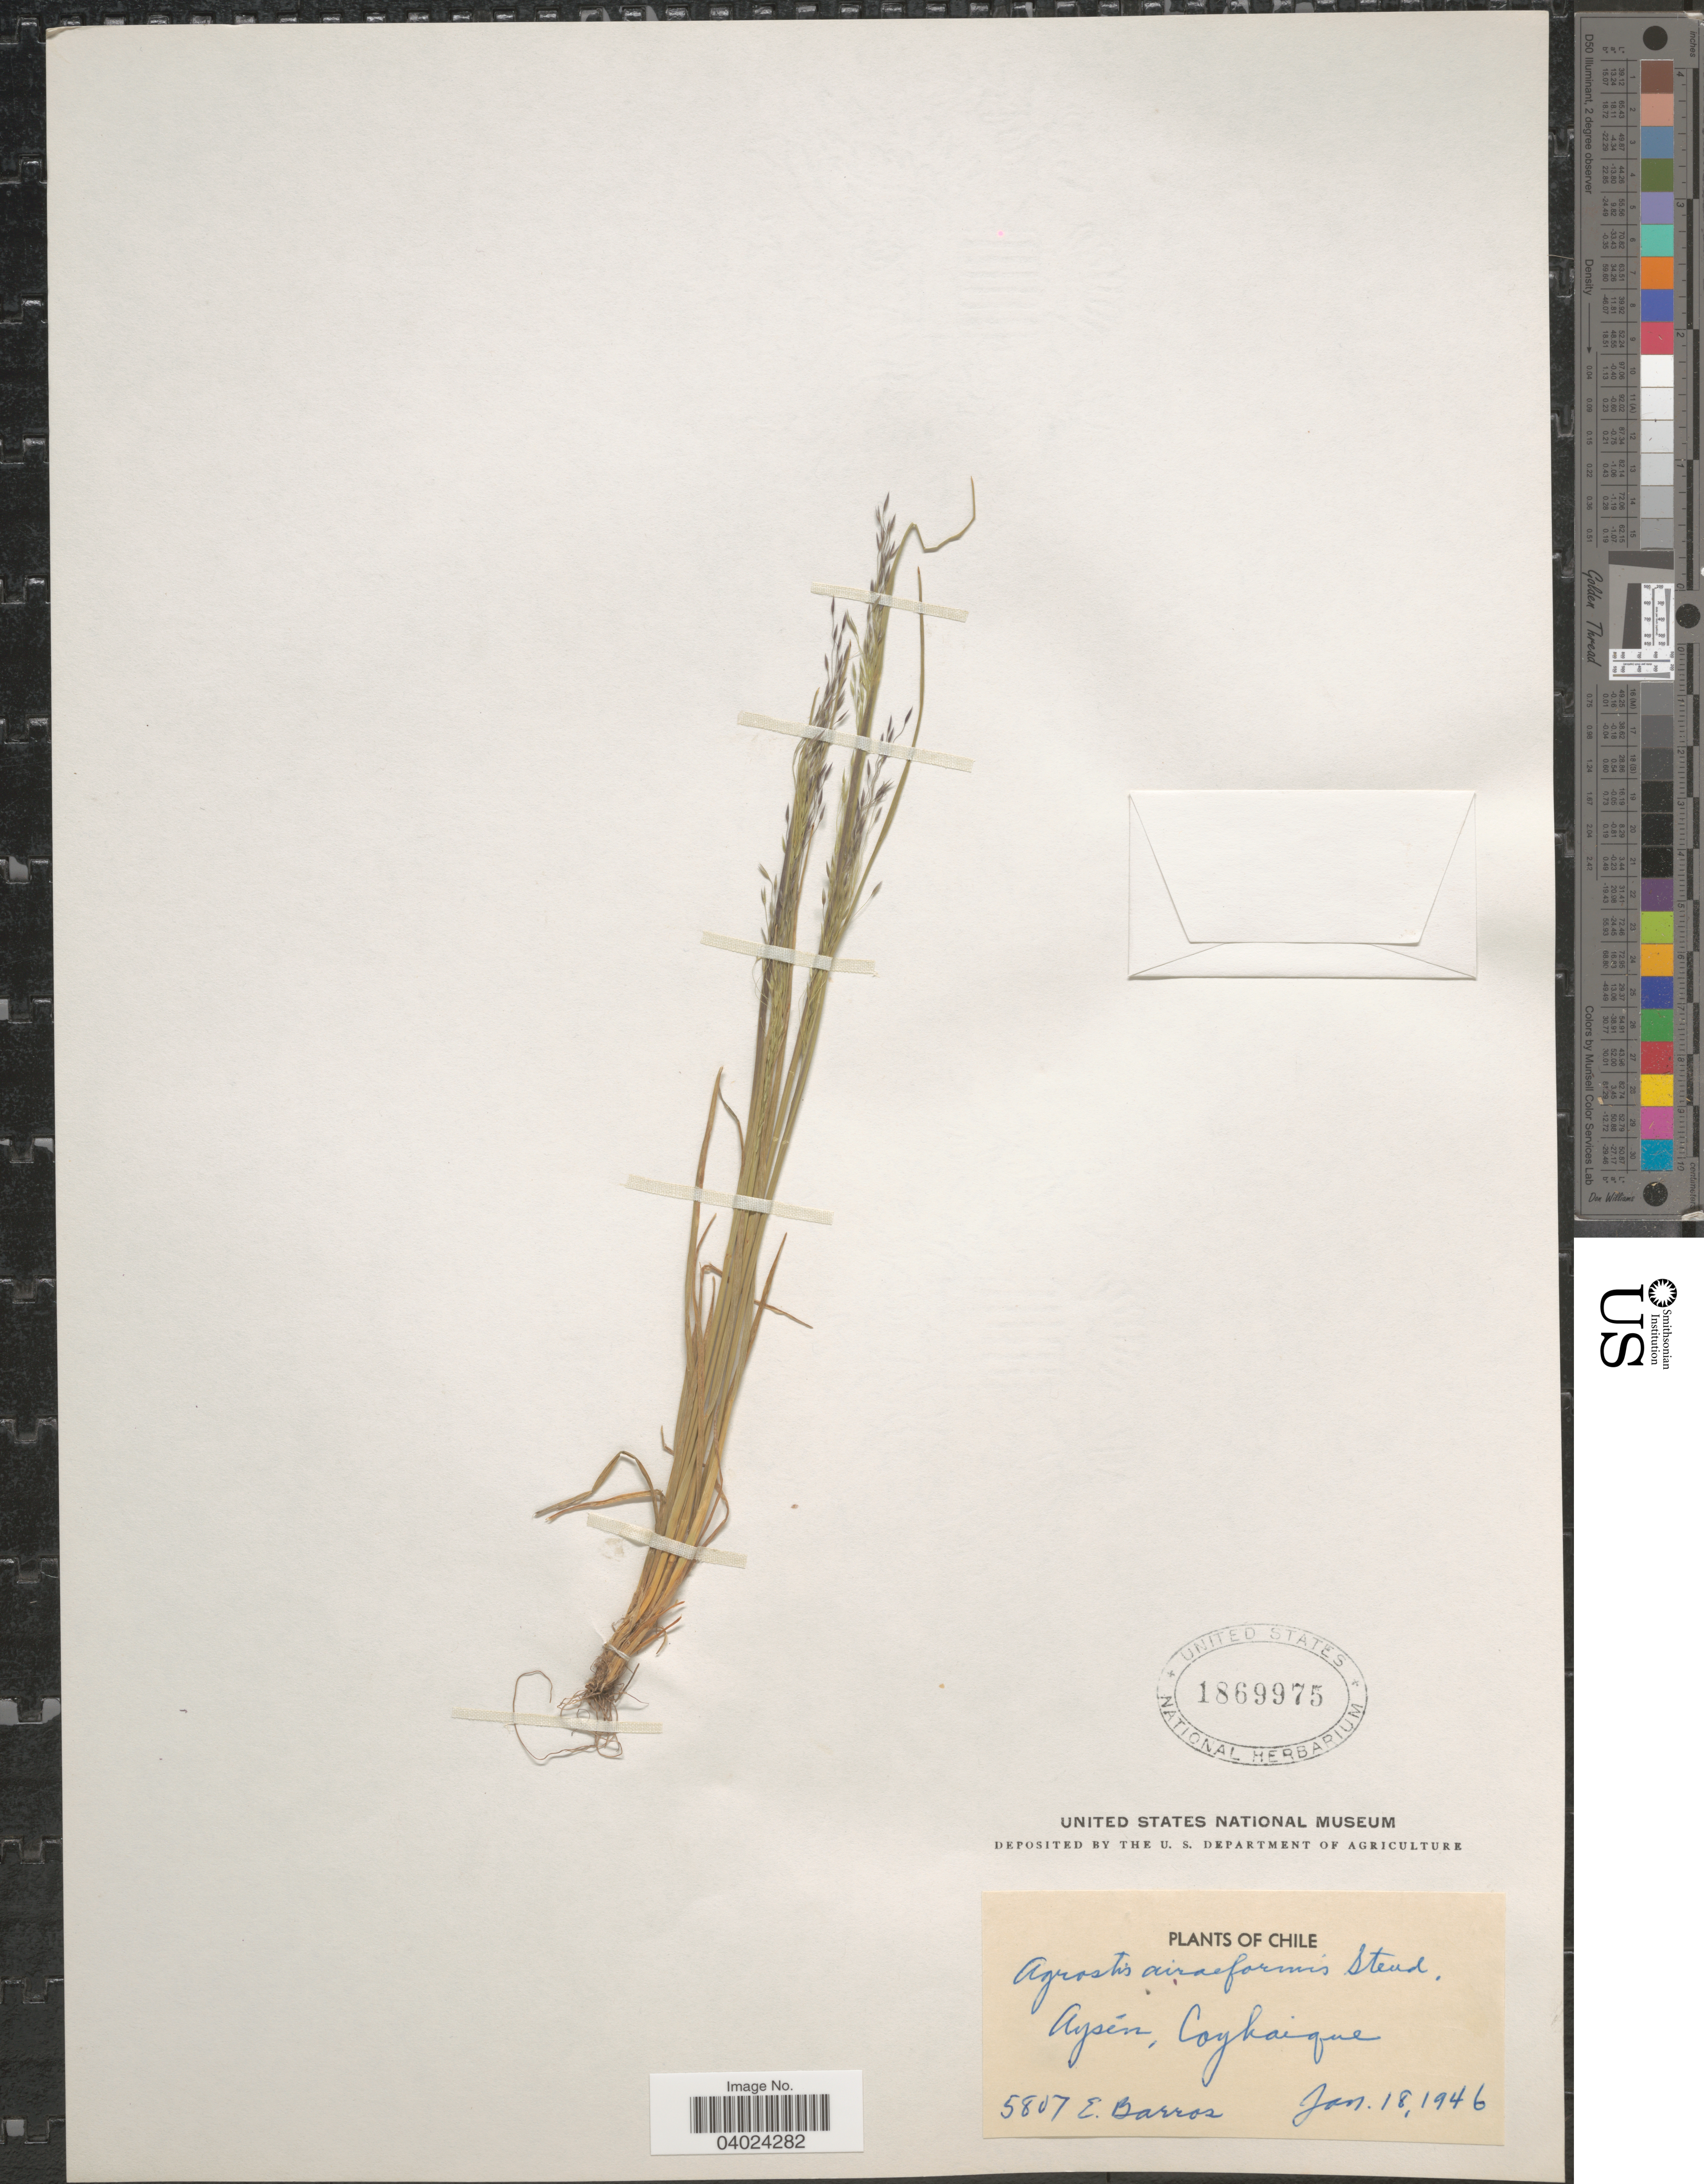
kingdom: Plantae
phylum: Tracheophyta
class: Liliopsida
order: Poales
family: Poaceae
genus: Agrostis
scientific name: Agrostis inconspicua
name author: Kunze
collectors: E. Barros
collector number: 5807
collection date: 1946-01-18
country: Chile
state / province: Aisén (XI)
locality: Aysén, Coyhaique.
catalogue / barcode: US 1869975